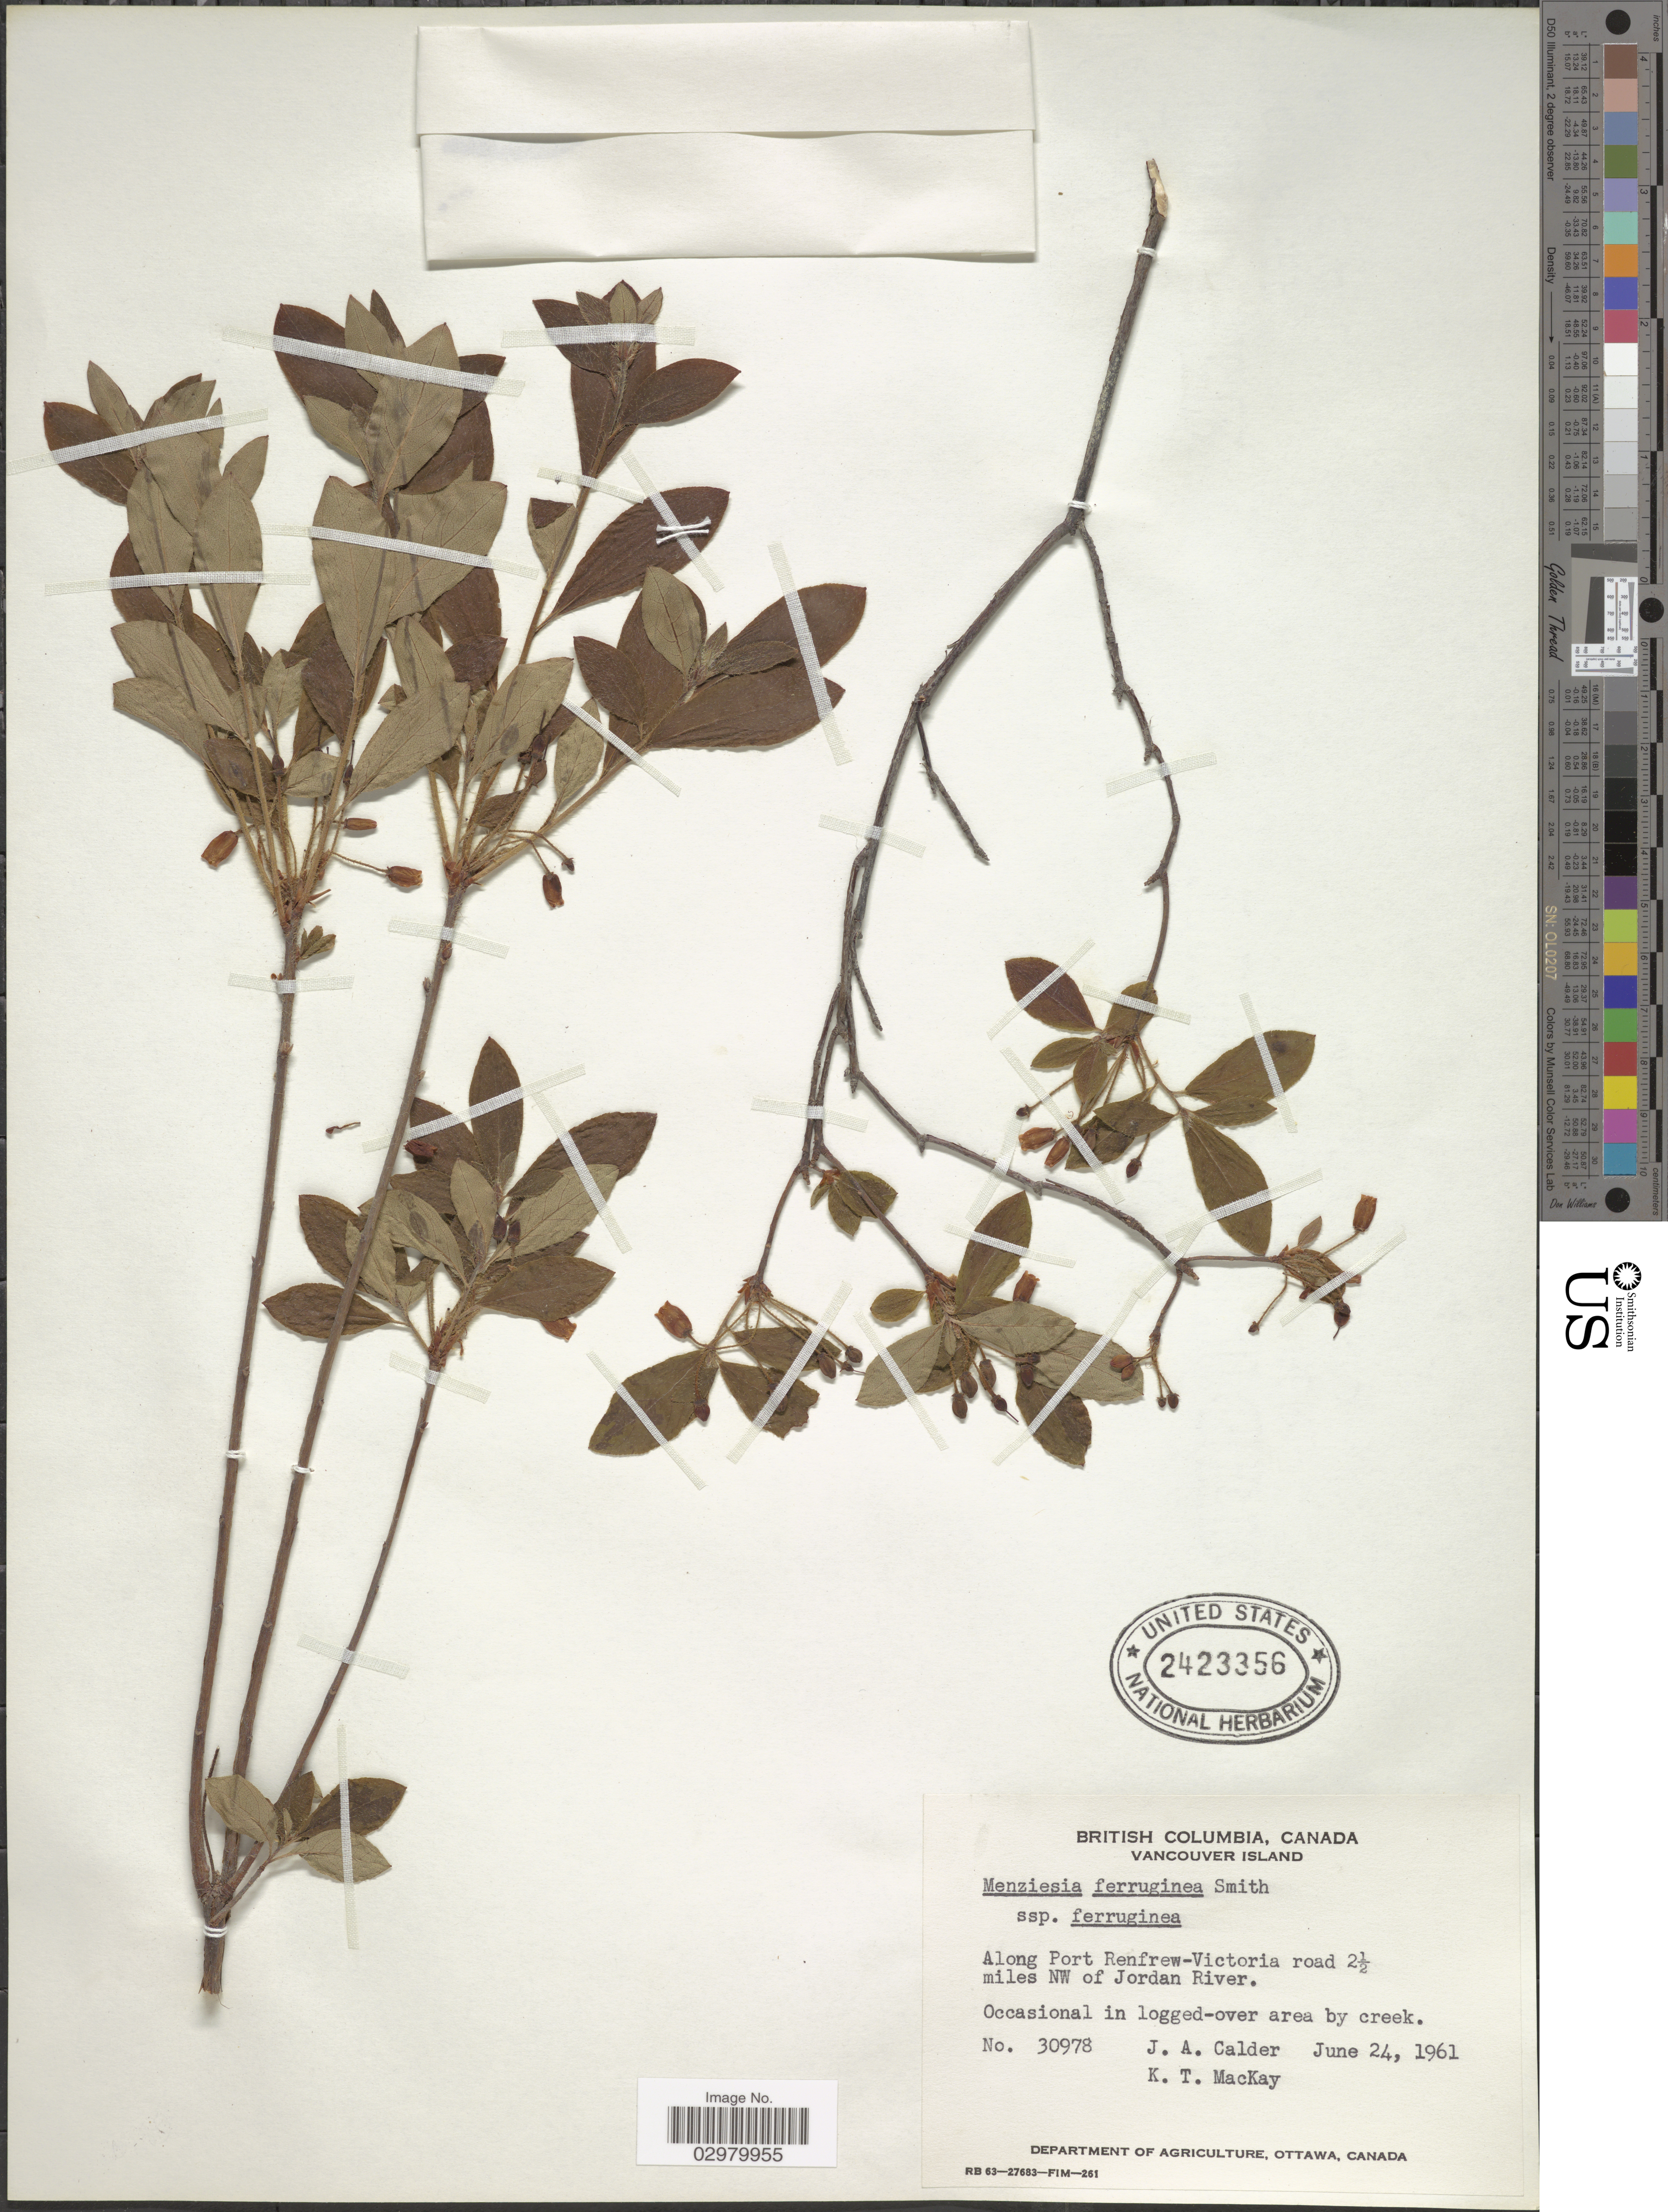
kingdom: Plantae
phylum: Tracheophyta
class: Magnoliopsida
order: Ericales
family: Ericaceae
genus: Menziesia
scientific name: Menziesia ferruginea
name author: Sm.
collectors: J. A. Calder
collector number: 30978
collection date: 1961-06-24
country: Canada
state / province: British Columbia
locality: Vancouver Island. Along Port Renfrew-Victoria road 2½ miles NW of Jordan River.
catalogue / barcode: US 2423356